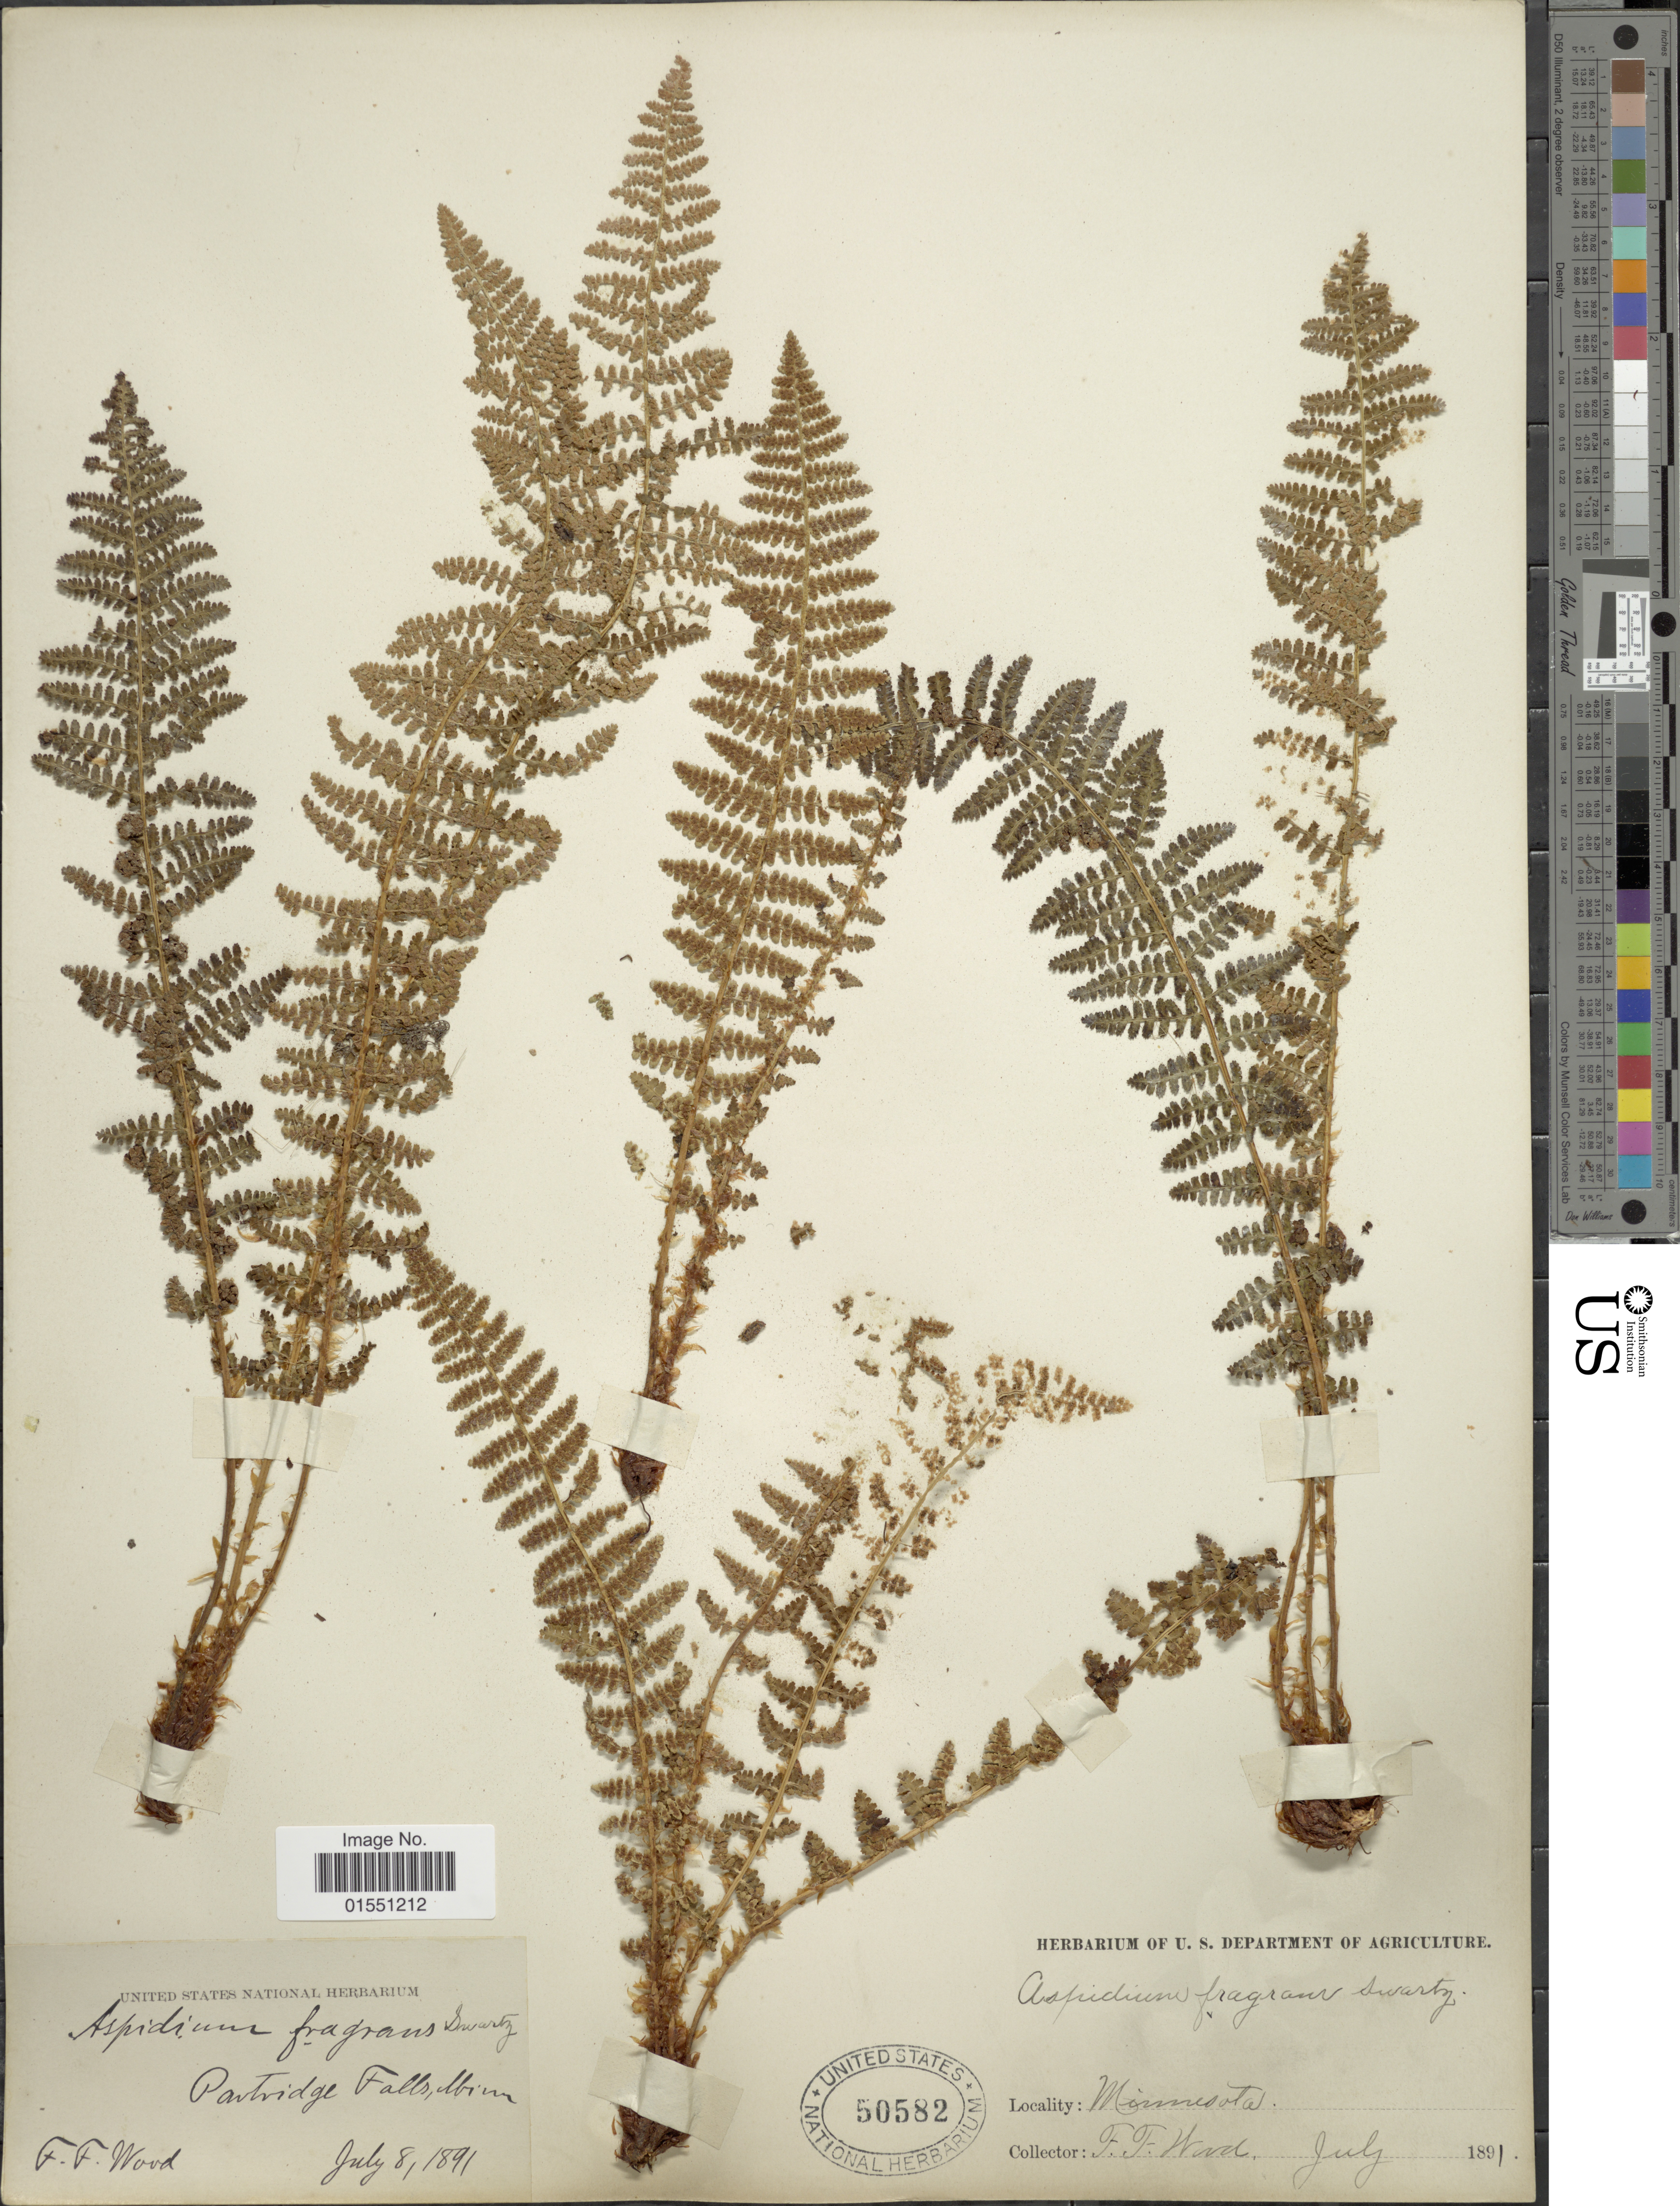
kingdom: Plantae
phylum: Tracheophyta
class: Polypodiopsida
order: Polypodiales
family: Dryopteridaceae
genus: Dryopteris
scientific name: Dryopteris fragrans var. hookeriana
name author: A. Prince ex Weath.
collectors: F. Wood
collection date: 1891-07-08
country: United States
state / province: Minnesota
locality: Patridge Falls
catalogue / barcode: US 50582